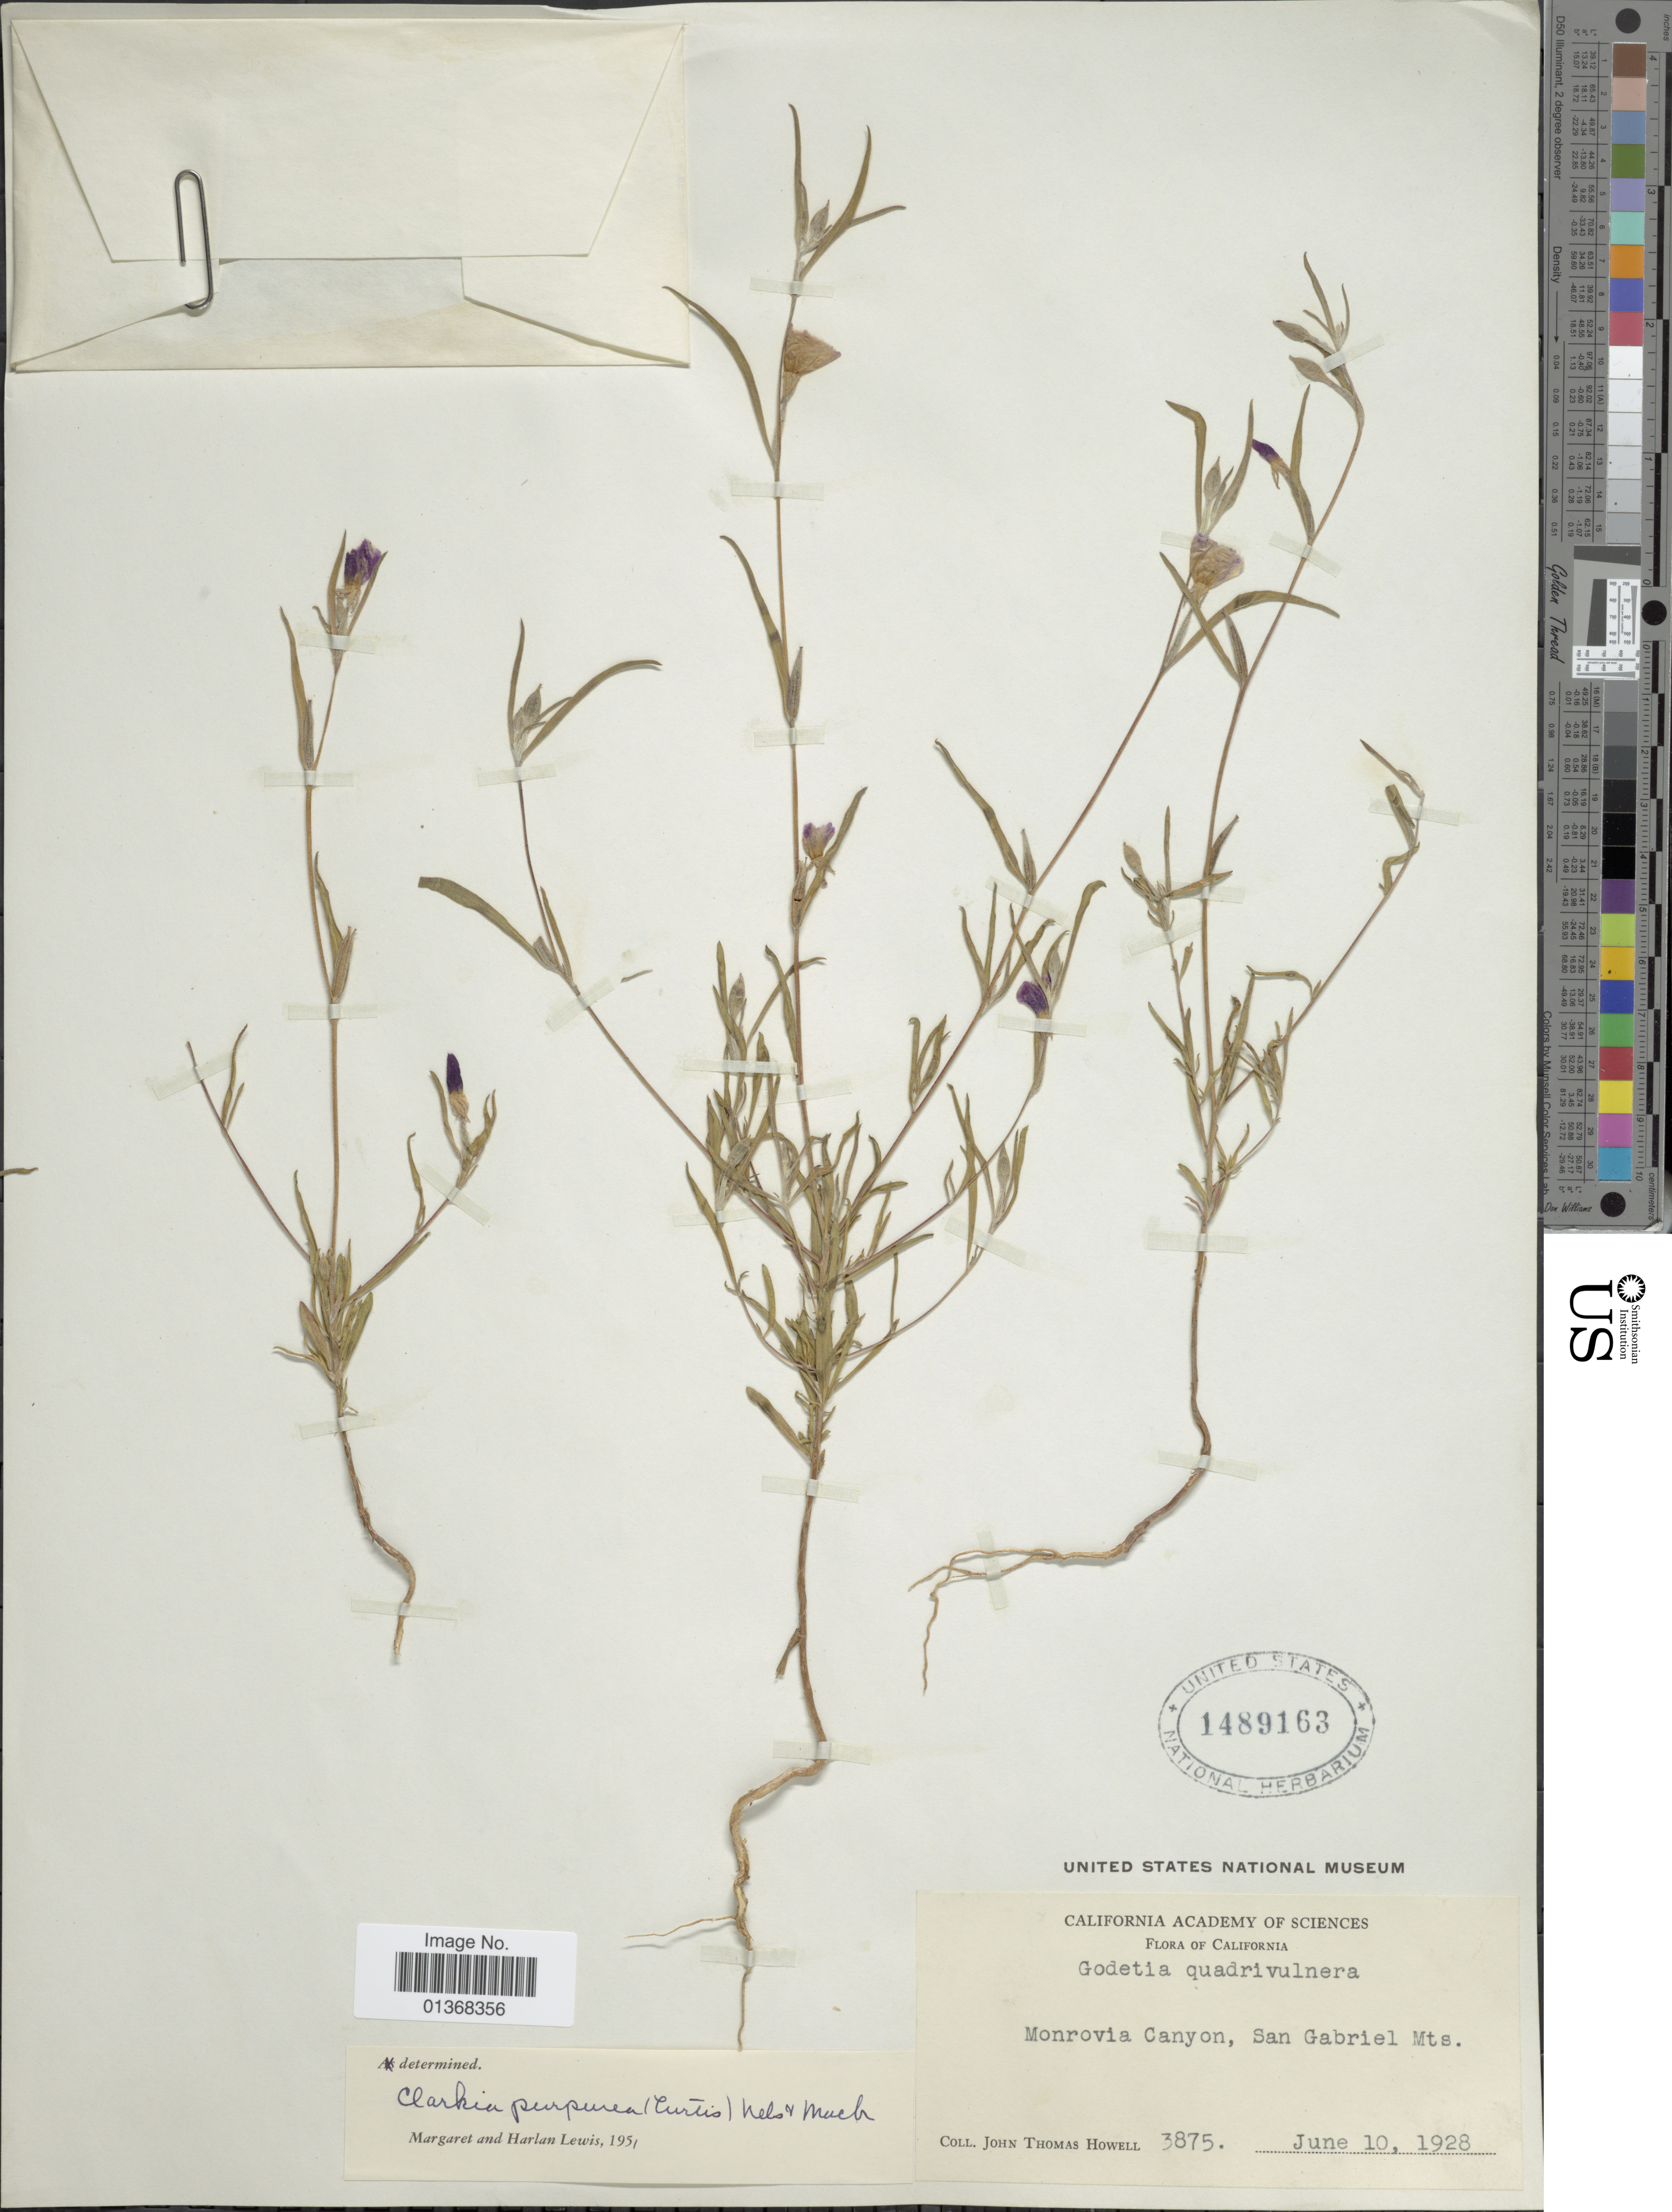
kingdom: Plantae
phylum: Tracheophyta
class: Magnoliopsida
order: Myrtales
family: Onagraceae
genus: Clarkia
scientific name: Clarkia purpurea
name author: (Curtis) A. Nelson & J.F. Macbr.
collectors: J. T. Howell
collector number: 3875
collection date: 1928-06-10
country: United States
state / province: California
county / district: Los Angeles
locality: Monrovia Canyon, San Gabriel Mts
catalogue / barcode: US 1489163